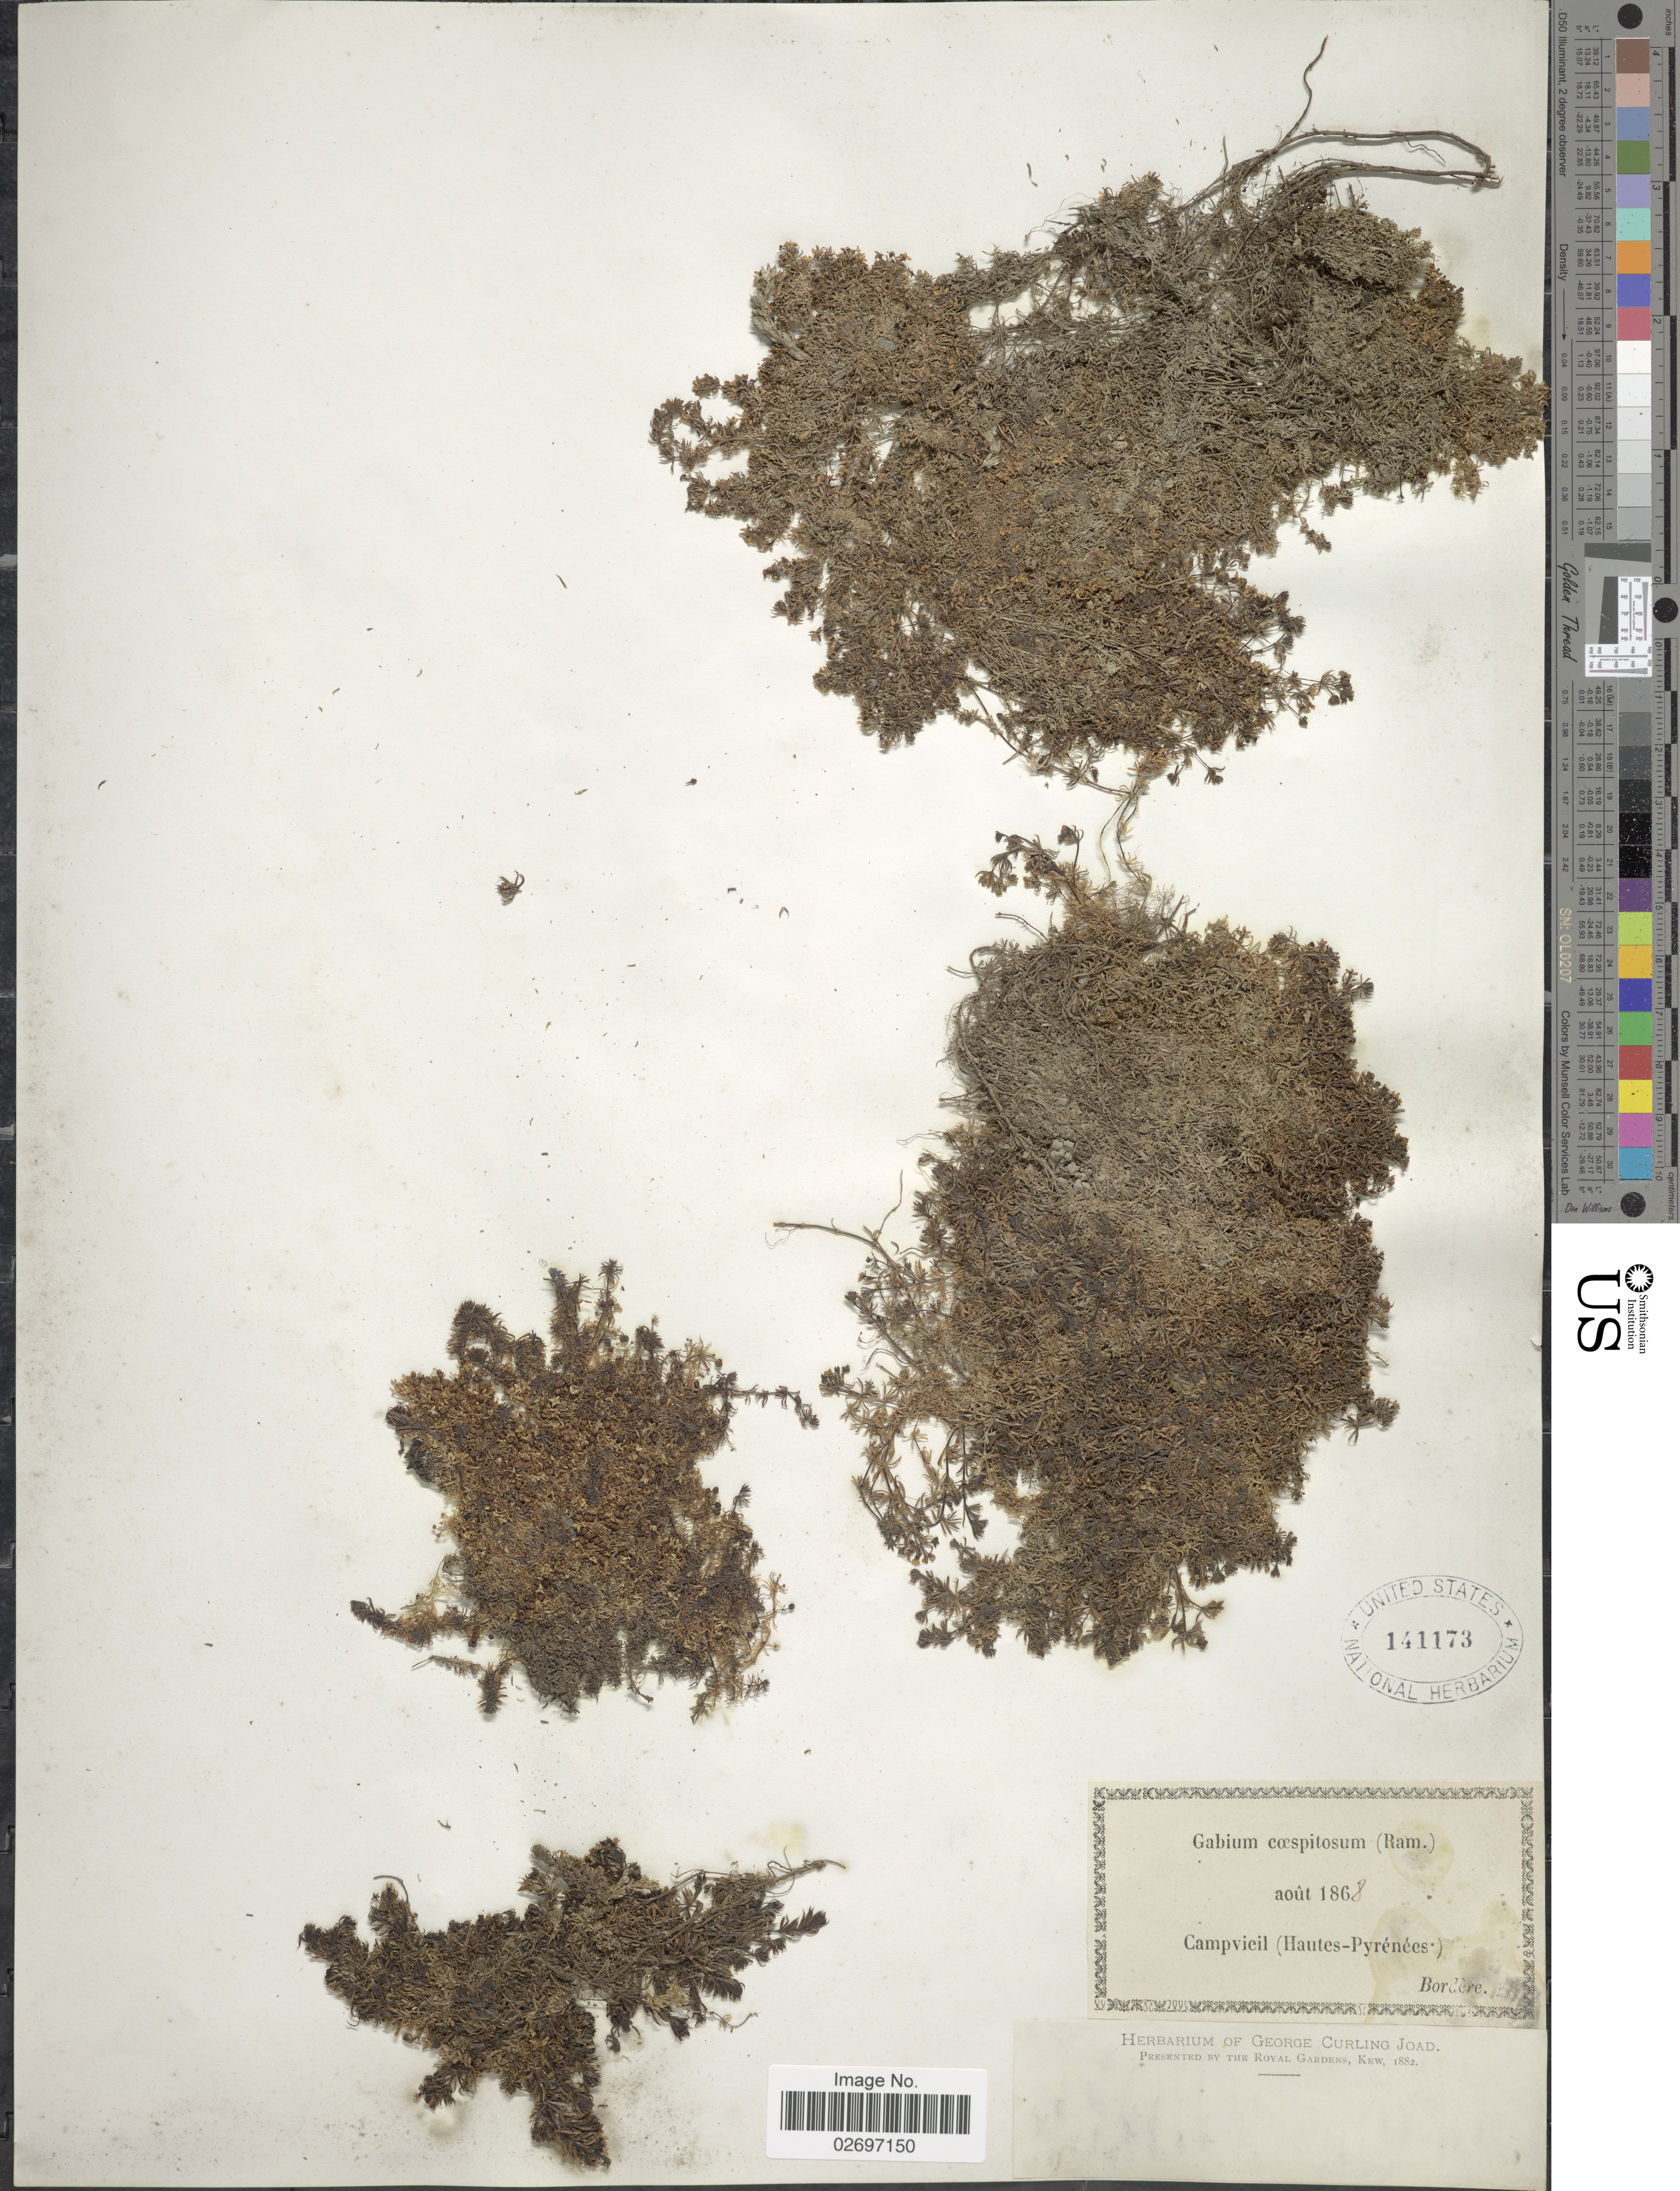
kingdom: Plantae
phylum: Tracheophyta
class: Magnoliopsida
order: Gentianales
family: Rubiaceae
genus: Galium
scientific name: Galium caespitosum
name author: Ramond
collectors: -. Bordère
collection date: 1868-08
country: France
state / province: Occitanie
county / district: Hautes-Pyrénées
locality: Campvieil (Hautes-Pyrenees)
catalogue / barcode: US 141173